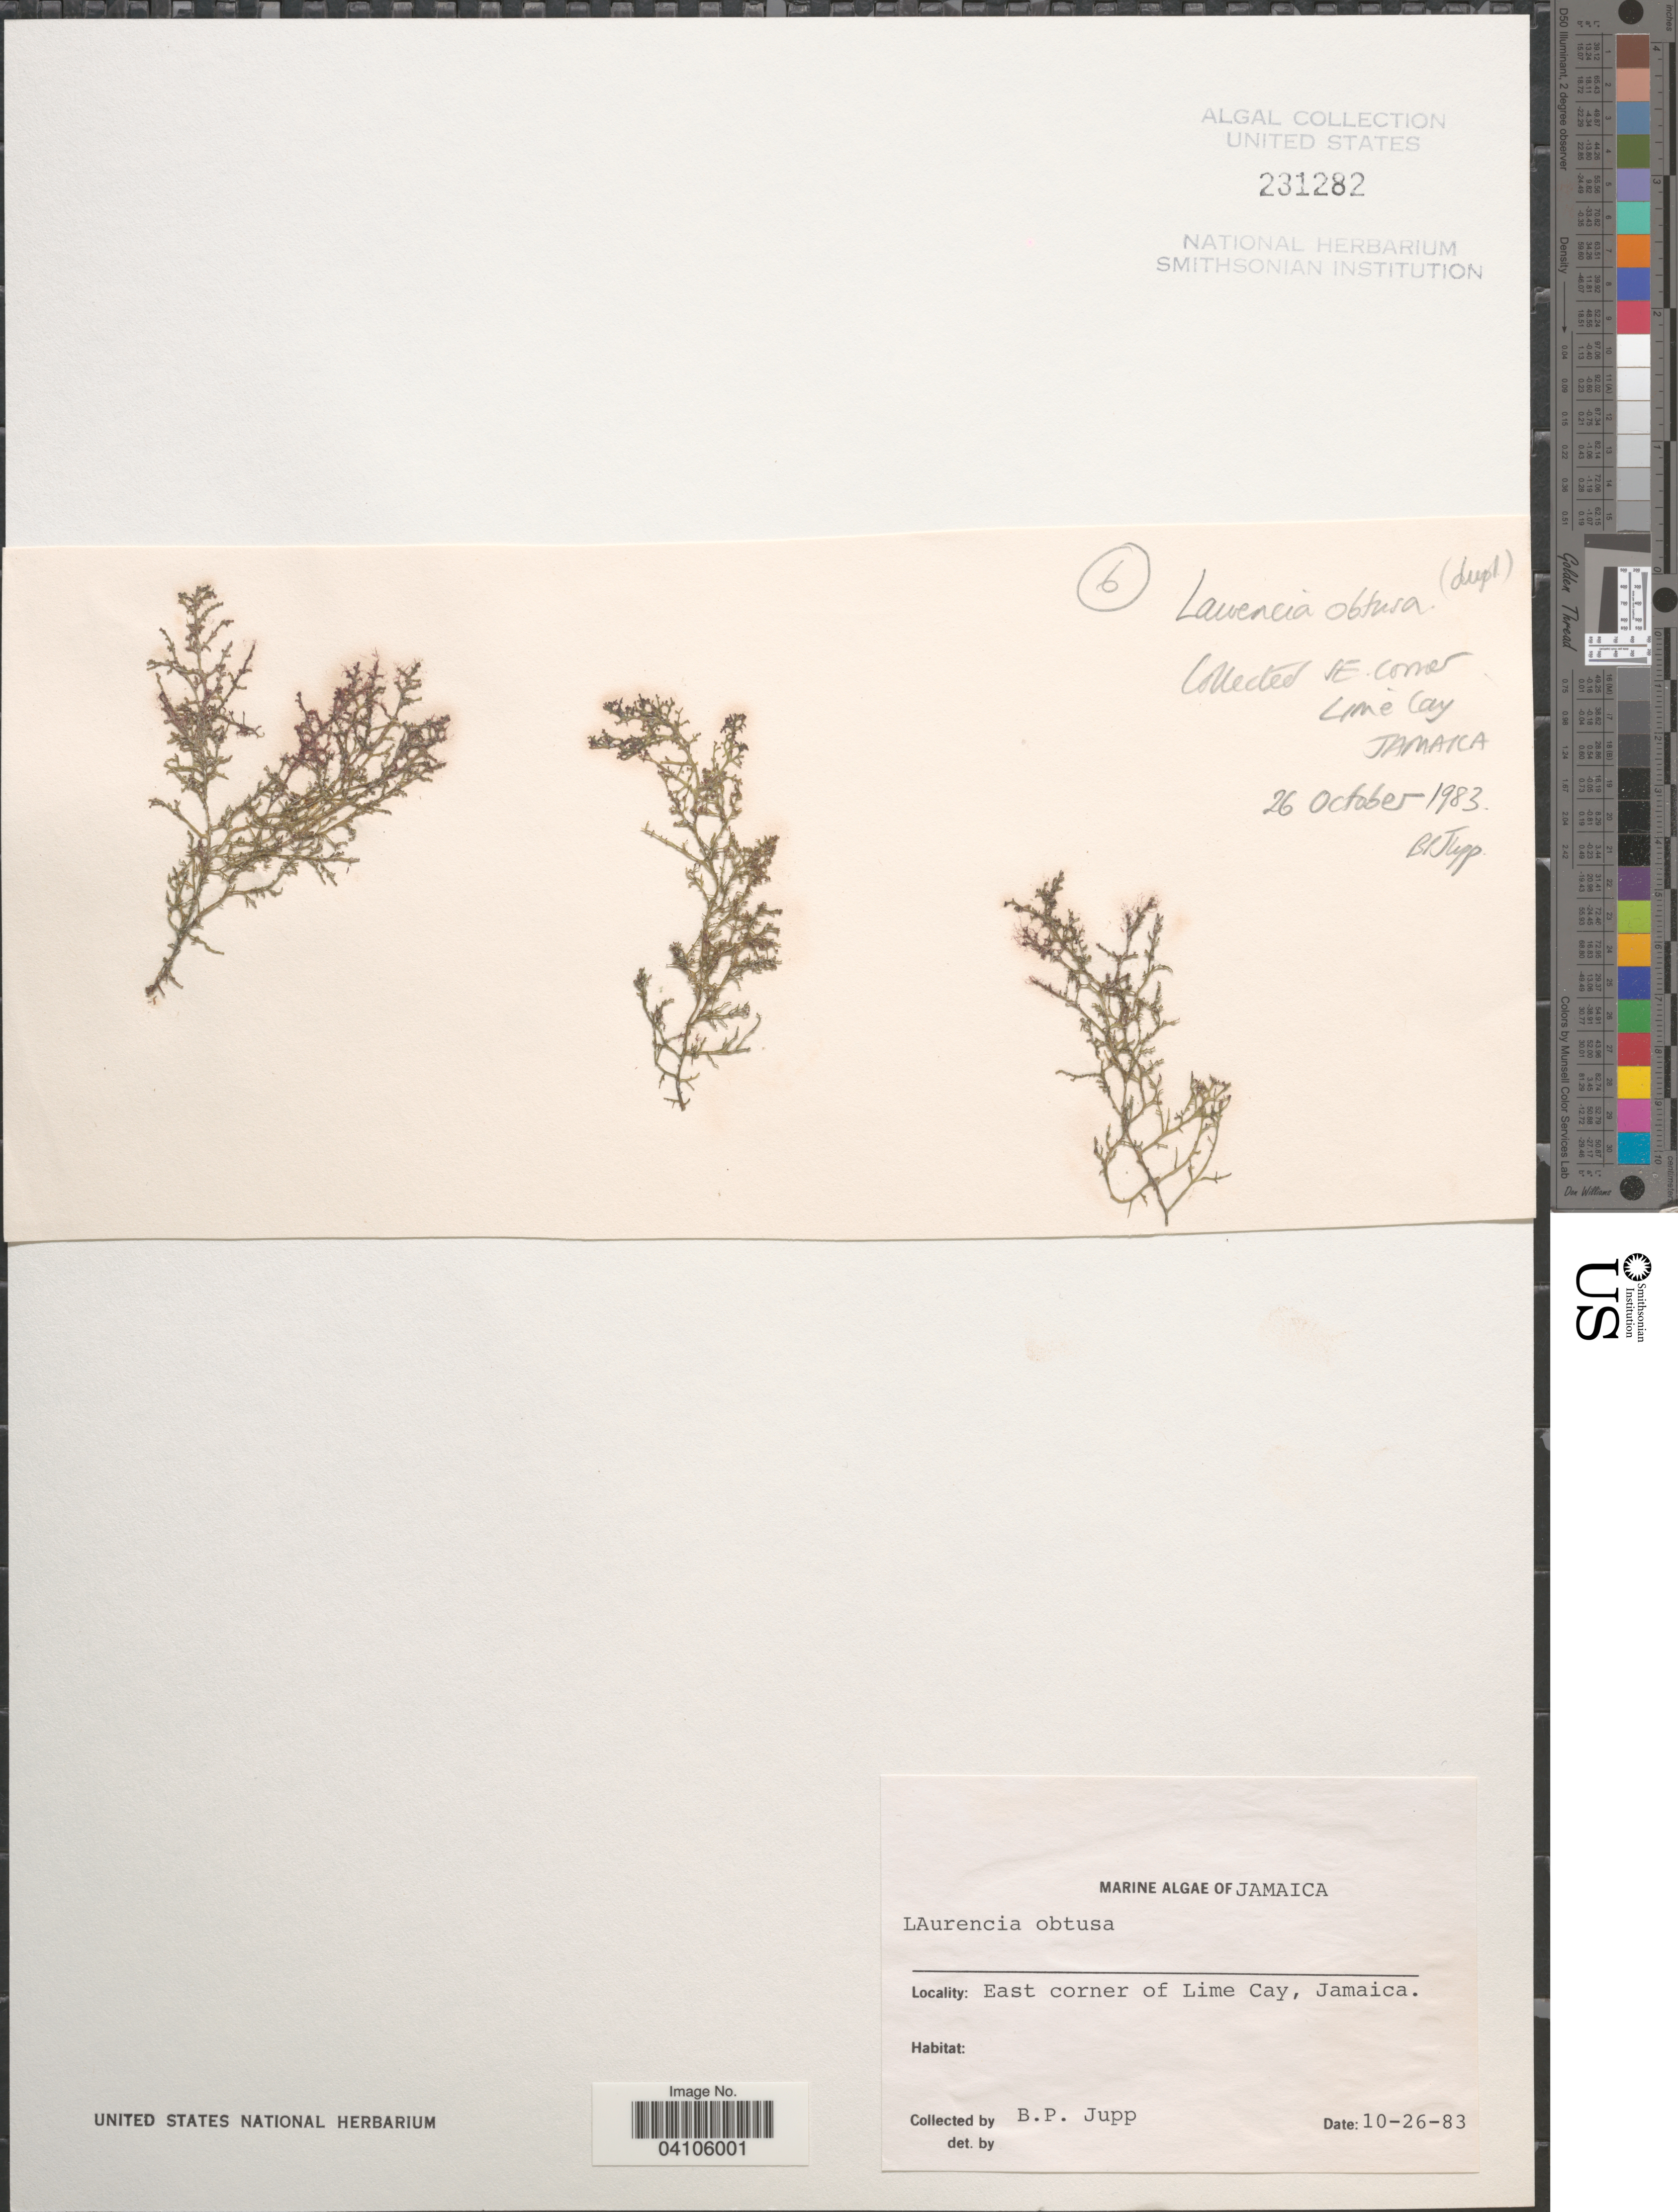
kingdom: Plantae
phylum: Rhodophyta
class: Florideophyceae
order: Ceramiales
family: Rhodomelaceae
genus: Laurencia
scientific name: Laurencia obtusa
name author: (Huds.) J.V.Lamouroux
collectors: B. Jupp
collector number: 6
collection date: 1983-10-26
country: Jamaica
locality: SE corner Lime Cay. East corner of Lime Cay.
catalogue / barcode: US 231282